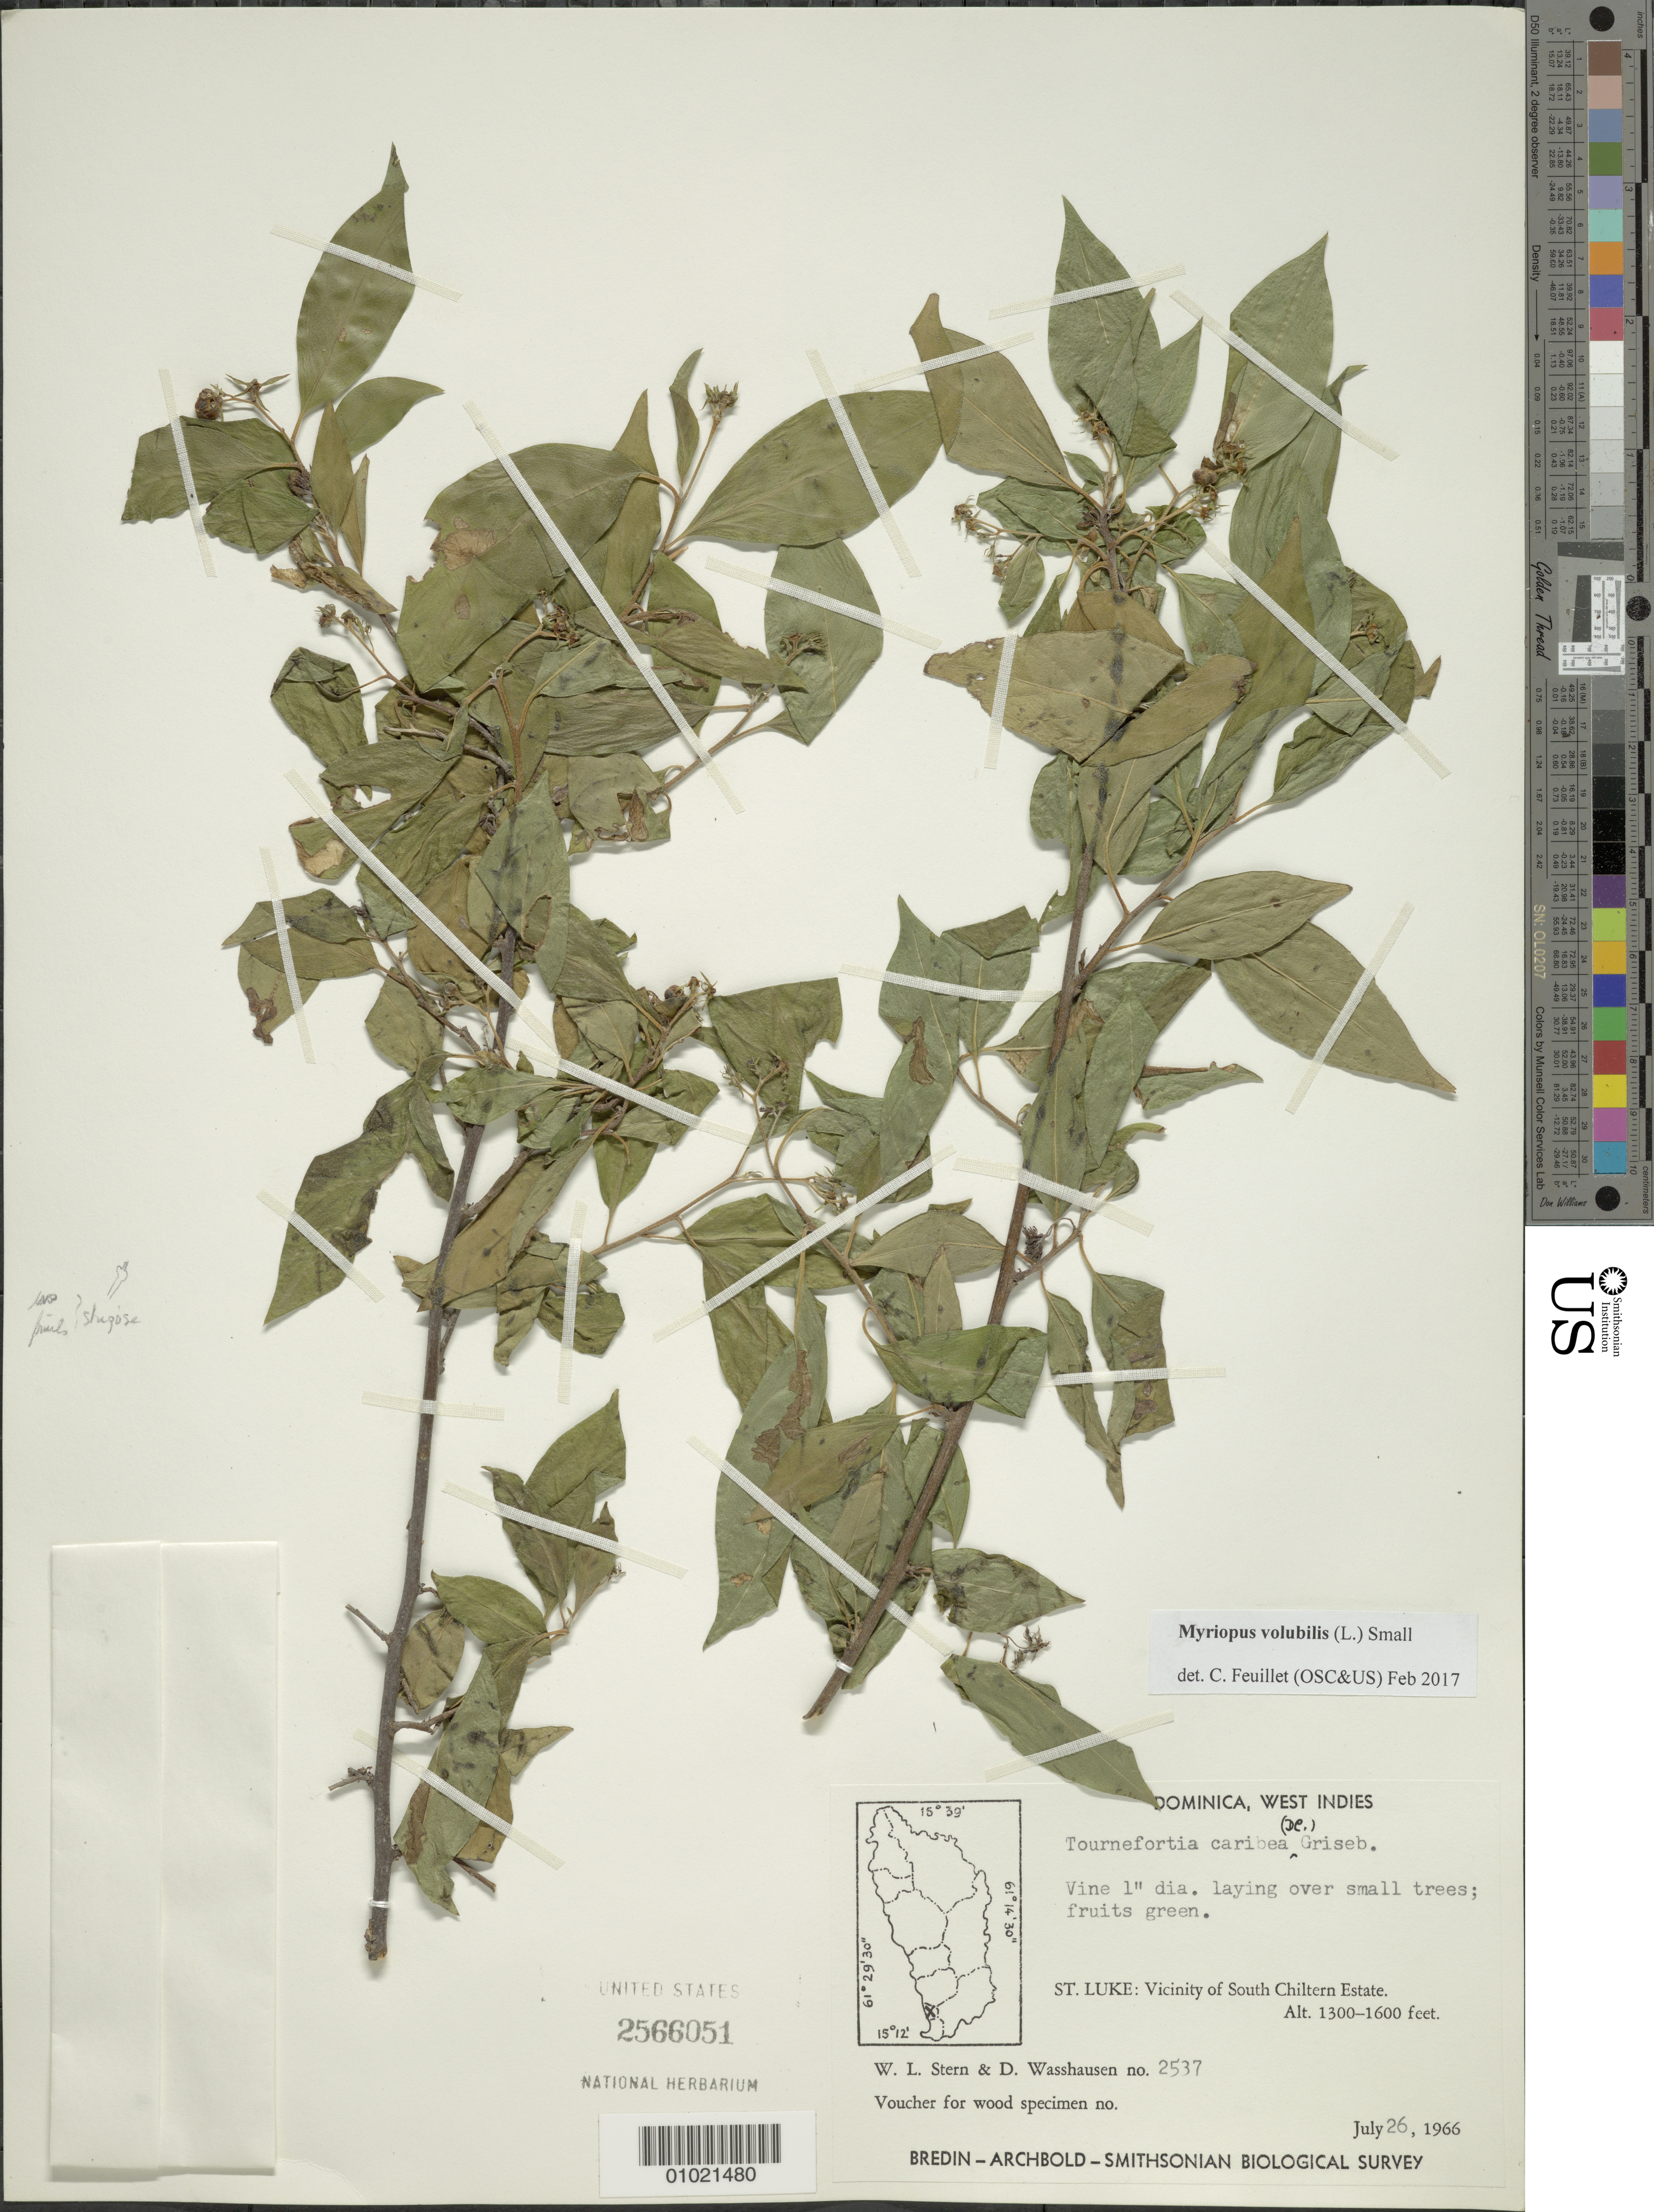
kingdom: Plantae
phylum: Tracheophyta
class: Magnoliopsida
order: Boraginales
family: Heliotropiaceae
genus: Myriopus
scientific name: Myriopus volubilis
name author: (L.) Small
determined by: Feuillet, C.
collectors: W. L. Stern & D. C. Wasshausen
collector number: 2537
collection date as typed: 26 Jul 1966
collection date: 1966-07-26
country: Dominica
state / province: St. Luke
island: Dominica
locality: Vicinity of South Chiltern Estate.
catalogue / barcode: US 2566051